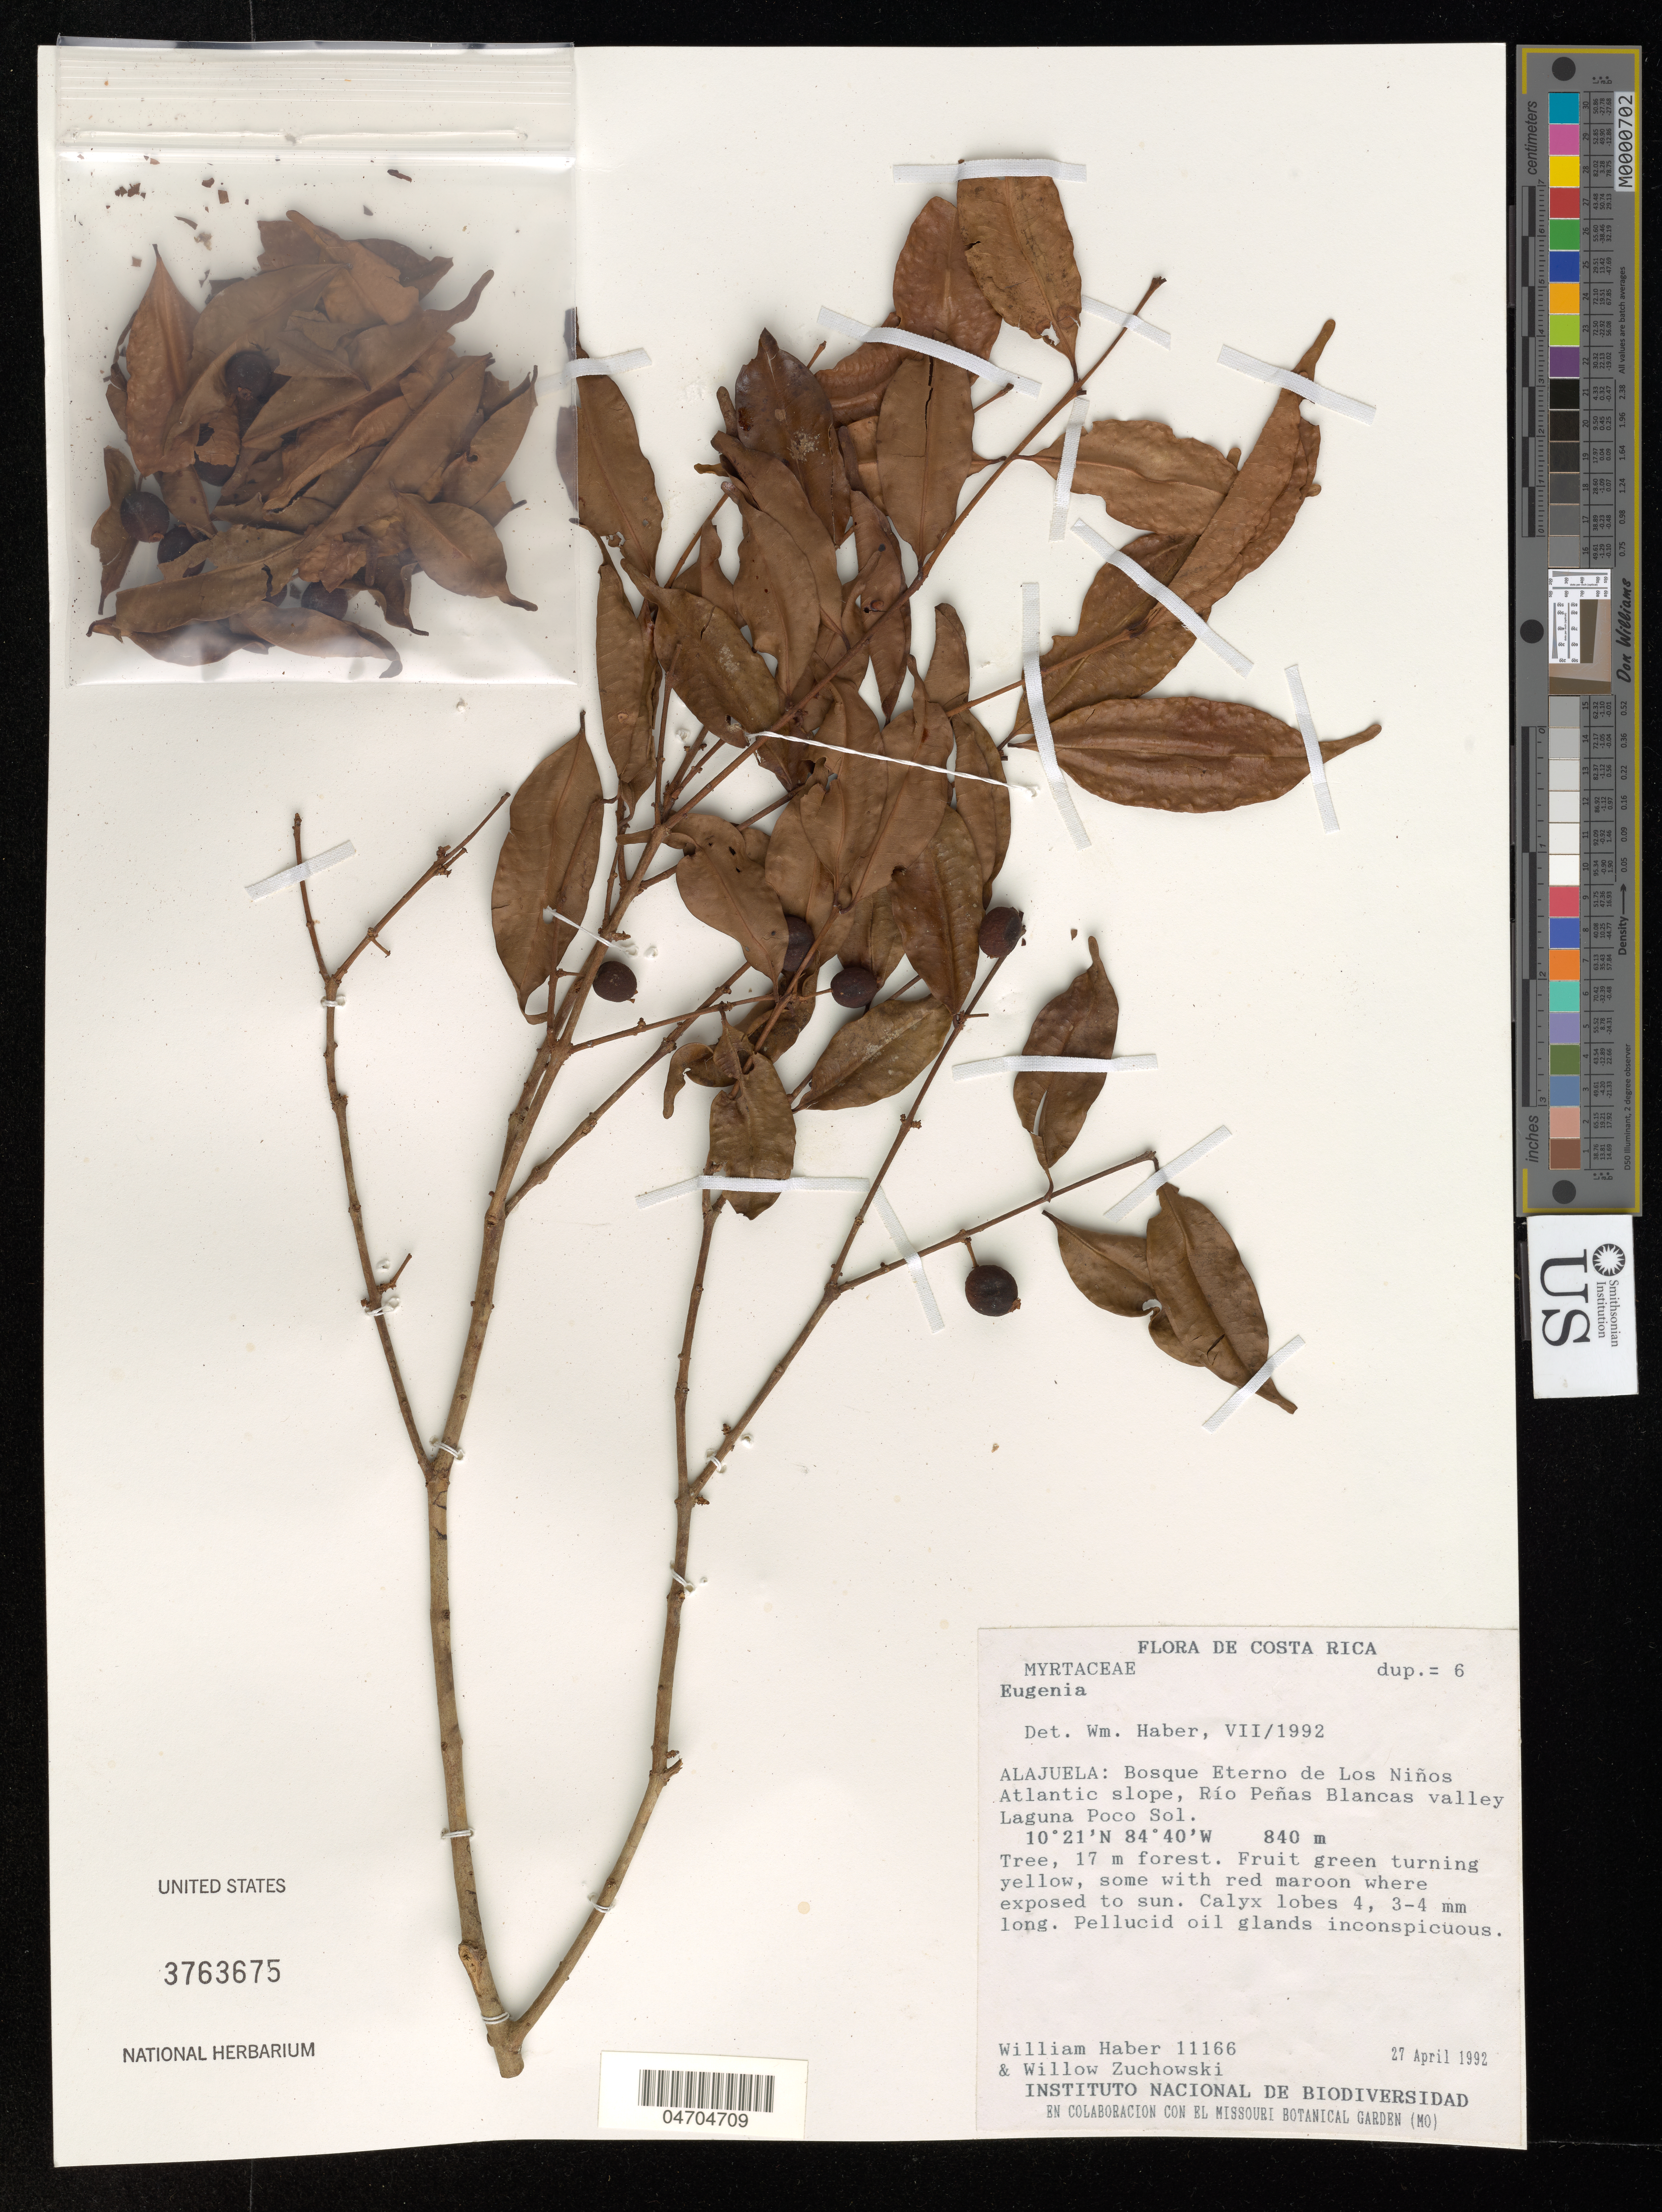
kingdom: Plantae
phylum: Tracheophyta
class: Magnoliopsida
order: Myrtales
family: Myrtaceae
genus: Eugenia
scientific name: Eugenia sp.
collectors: W. A. Haber & W. Zuchowski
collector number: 11166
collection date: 1992-04-27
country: Costa Rica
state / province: Alajuela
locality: Bosque Eterno de Los Niños Atlantic slope, Río Peñas Blancas valley Laguna Poco Sol.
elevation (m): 840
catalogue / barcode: US 3763675